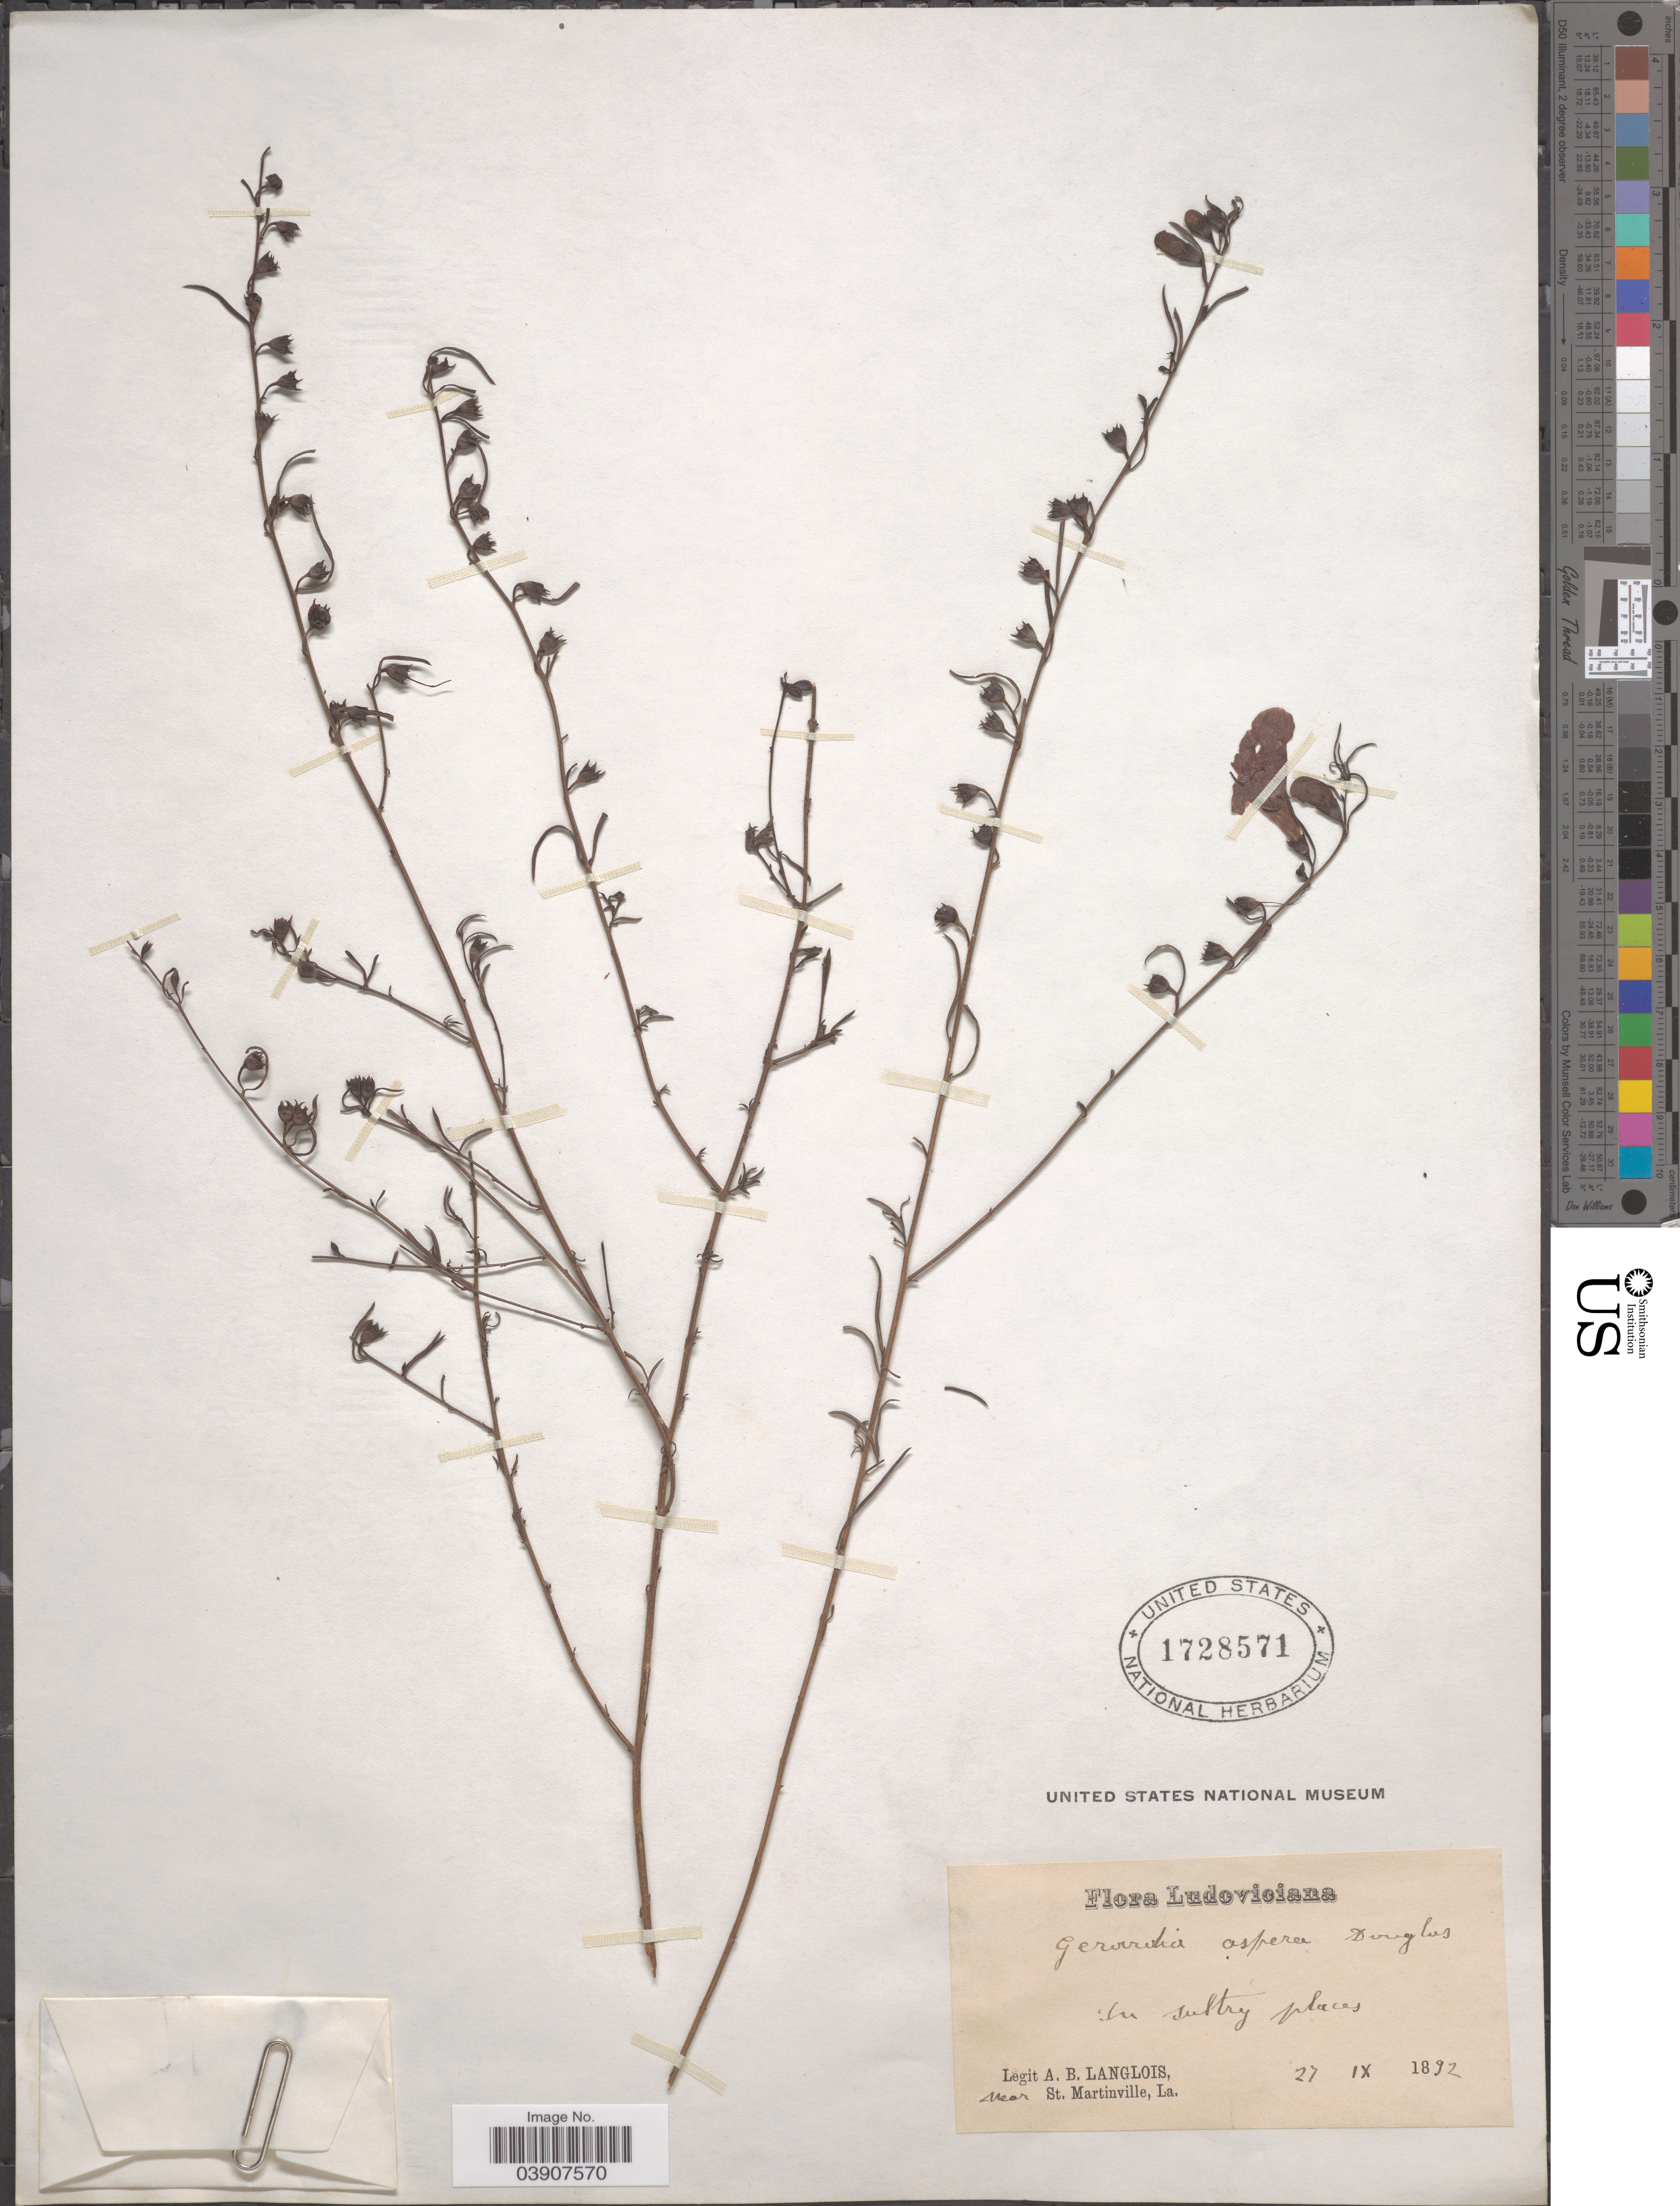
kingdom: Plantae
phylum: Tracheophyta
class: Magnoliopsida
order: Lamiales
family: Orobanchaceae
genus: Agalinis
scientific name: Agalinis aspera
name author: (Douglas ex Benth.) Britton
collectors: A. Langlois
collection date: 1892-09-27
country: United States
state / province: Louisiana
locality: Ludoviciana. Near St. Martinville.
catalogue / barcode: US 1728571